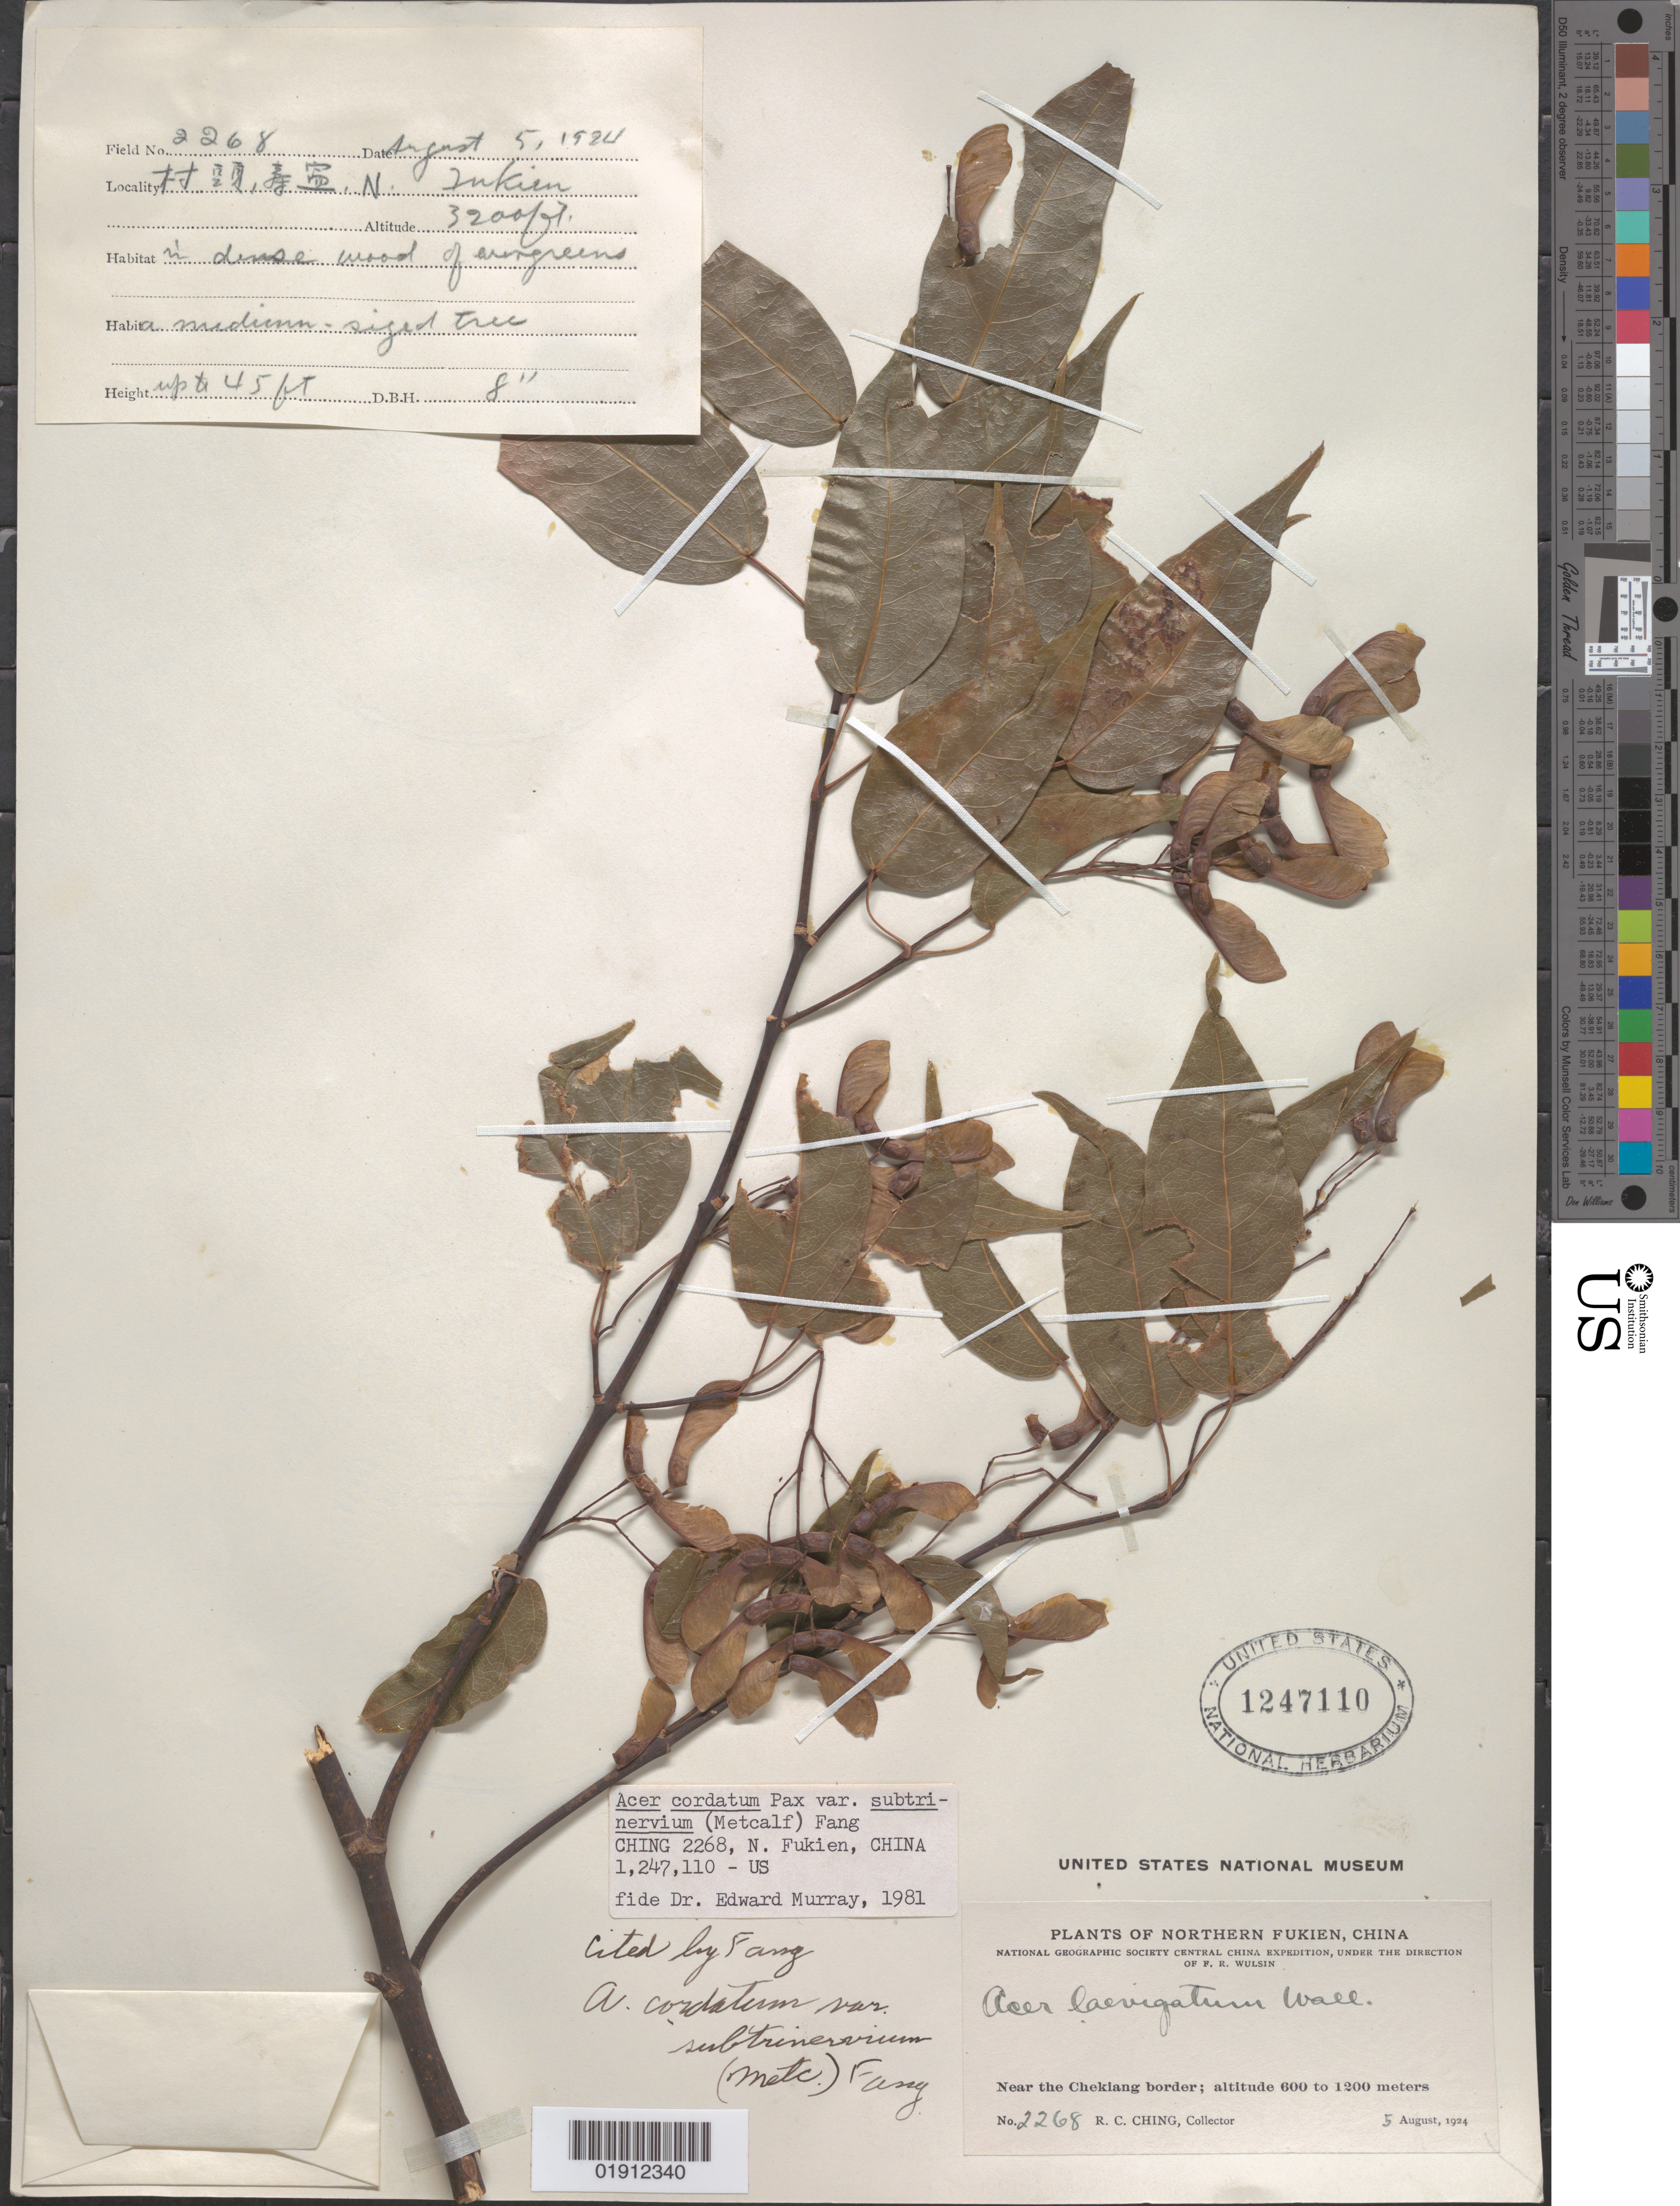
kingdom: Plantae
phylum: Tracheophyta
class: Magnoliopsida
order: Sapindales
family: Sapindaceae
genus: Acer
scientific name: Acer cordatum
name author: Pax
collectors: R. C. Ching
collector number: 2268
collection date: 1924-08-05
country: China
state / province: Fujian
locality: Northern Fukien [Fujian], near the Chekiang [Zhejiang] border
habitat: In dense wood of evergreens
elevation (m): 975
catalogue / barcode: US 1247110